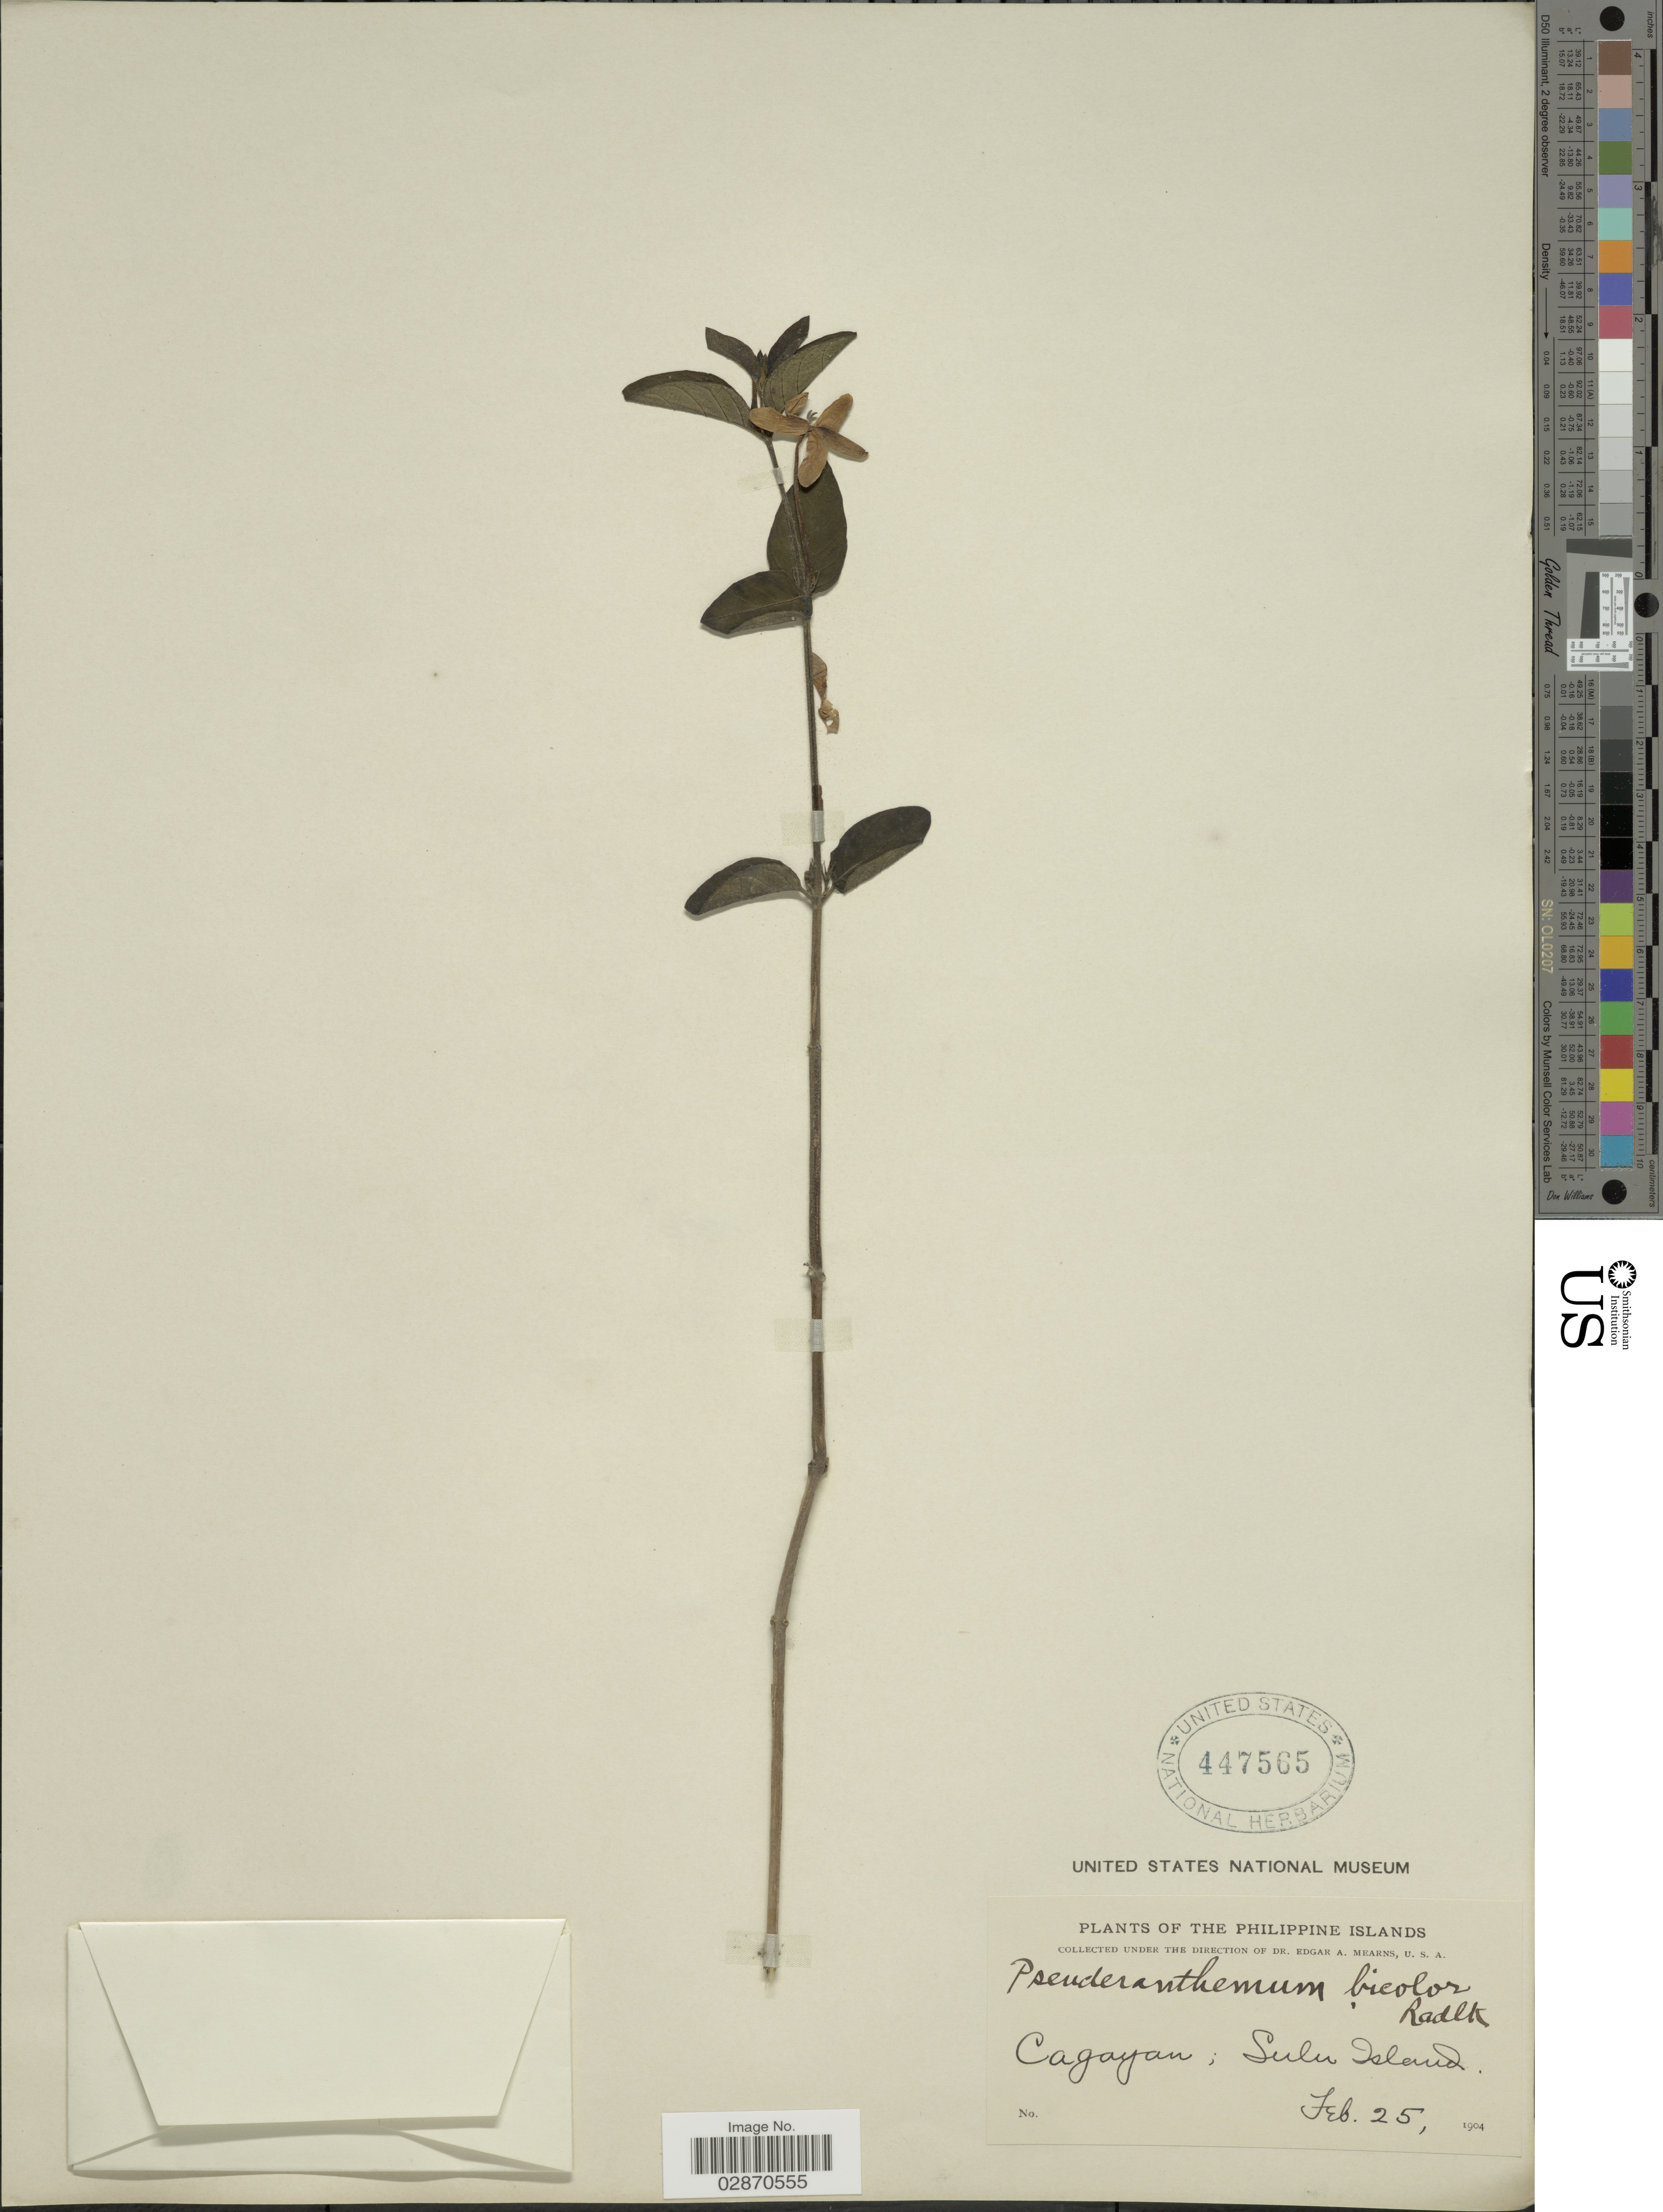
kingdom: Plantae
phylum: Tracheophyta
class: Magnoliopsida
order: Lamiales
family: Acanthaceae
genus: Pseuderanthemum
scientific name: Pseuderanthemum pulchellum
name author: (Andrews) Merr.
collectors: E. A. Mearns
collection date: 1904-02-25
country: Philippines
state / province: Muslim Mindanao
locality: Philippine Islands. Cagayan; Sulu Island.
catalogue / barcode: US 447565